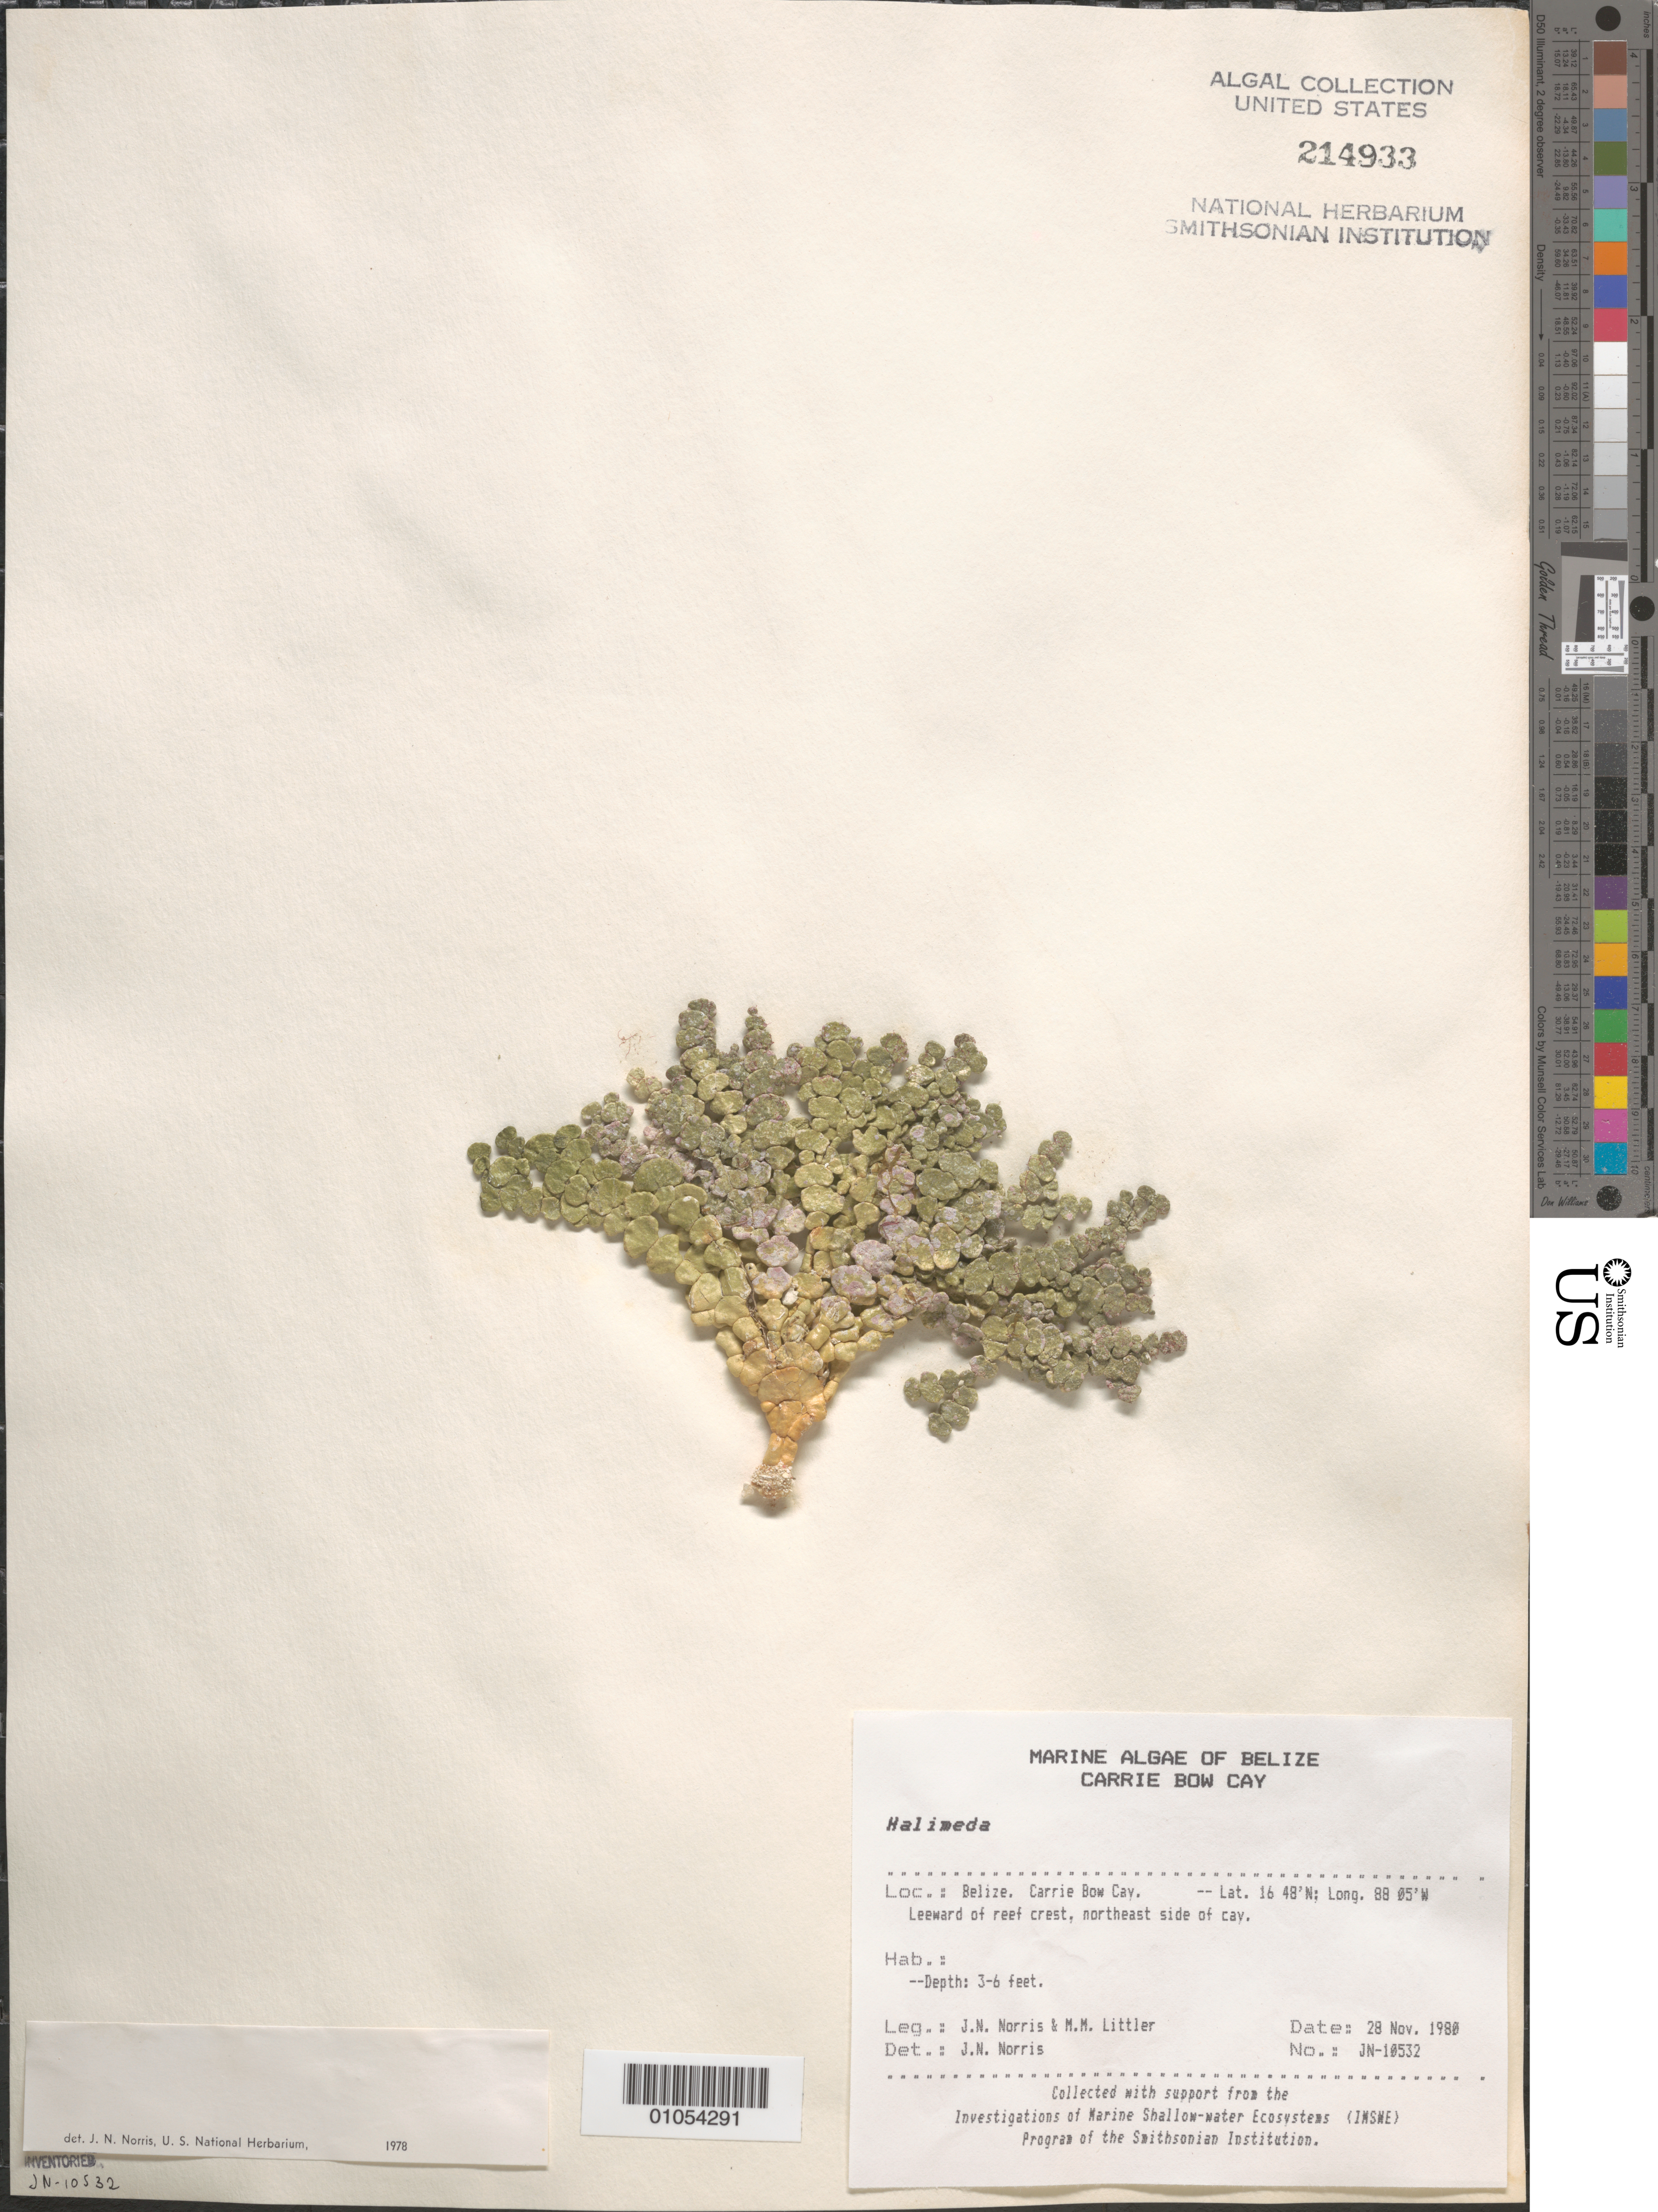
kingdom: Plantae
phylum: Chlorophyta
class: Ulvophyceae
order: Bryopsidales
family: Halimedaceae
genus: Halimeda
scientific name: Halimeda sp.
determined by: Norris, James N.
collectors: J. N. Norris & M. M. Littler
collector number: JN-10532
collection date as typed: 28 Nov 1980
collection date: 1980-11-28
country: Belize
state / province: Stann Creek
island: Carrie Bow Cay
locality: Leeward of reef crest, northeast side of cay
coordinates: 16 48'N, 88 05'W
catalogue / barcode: US 214933